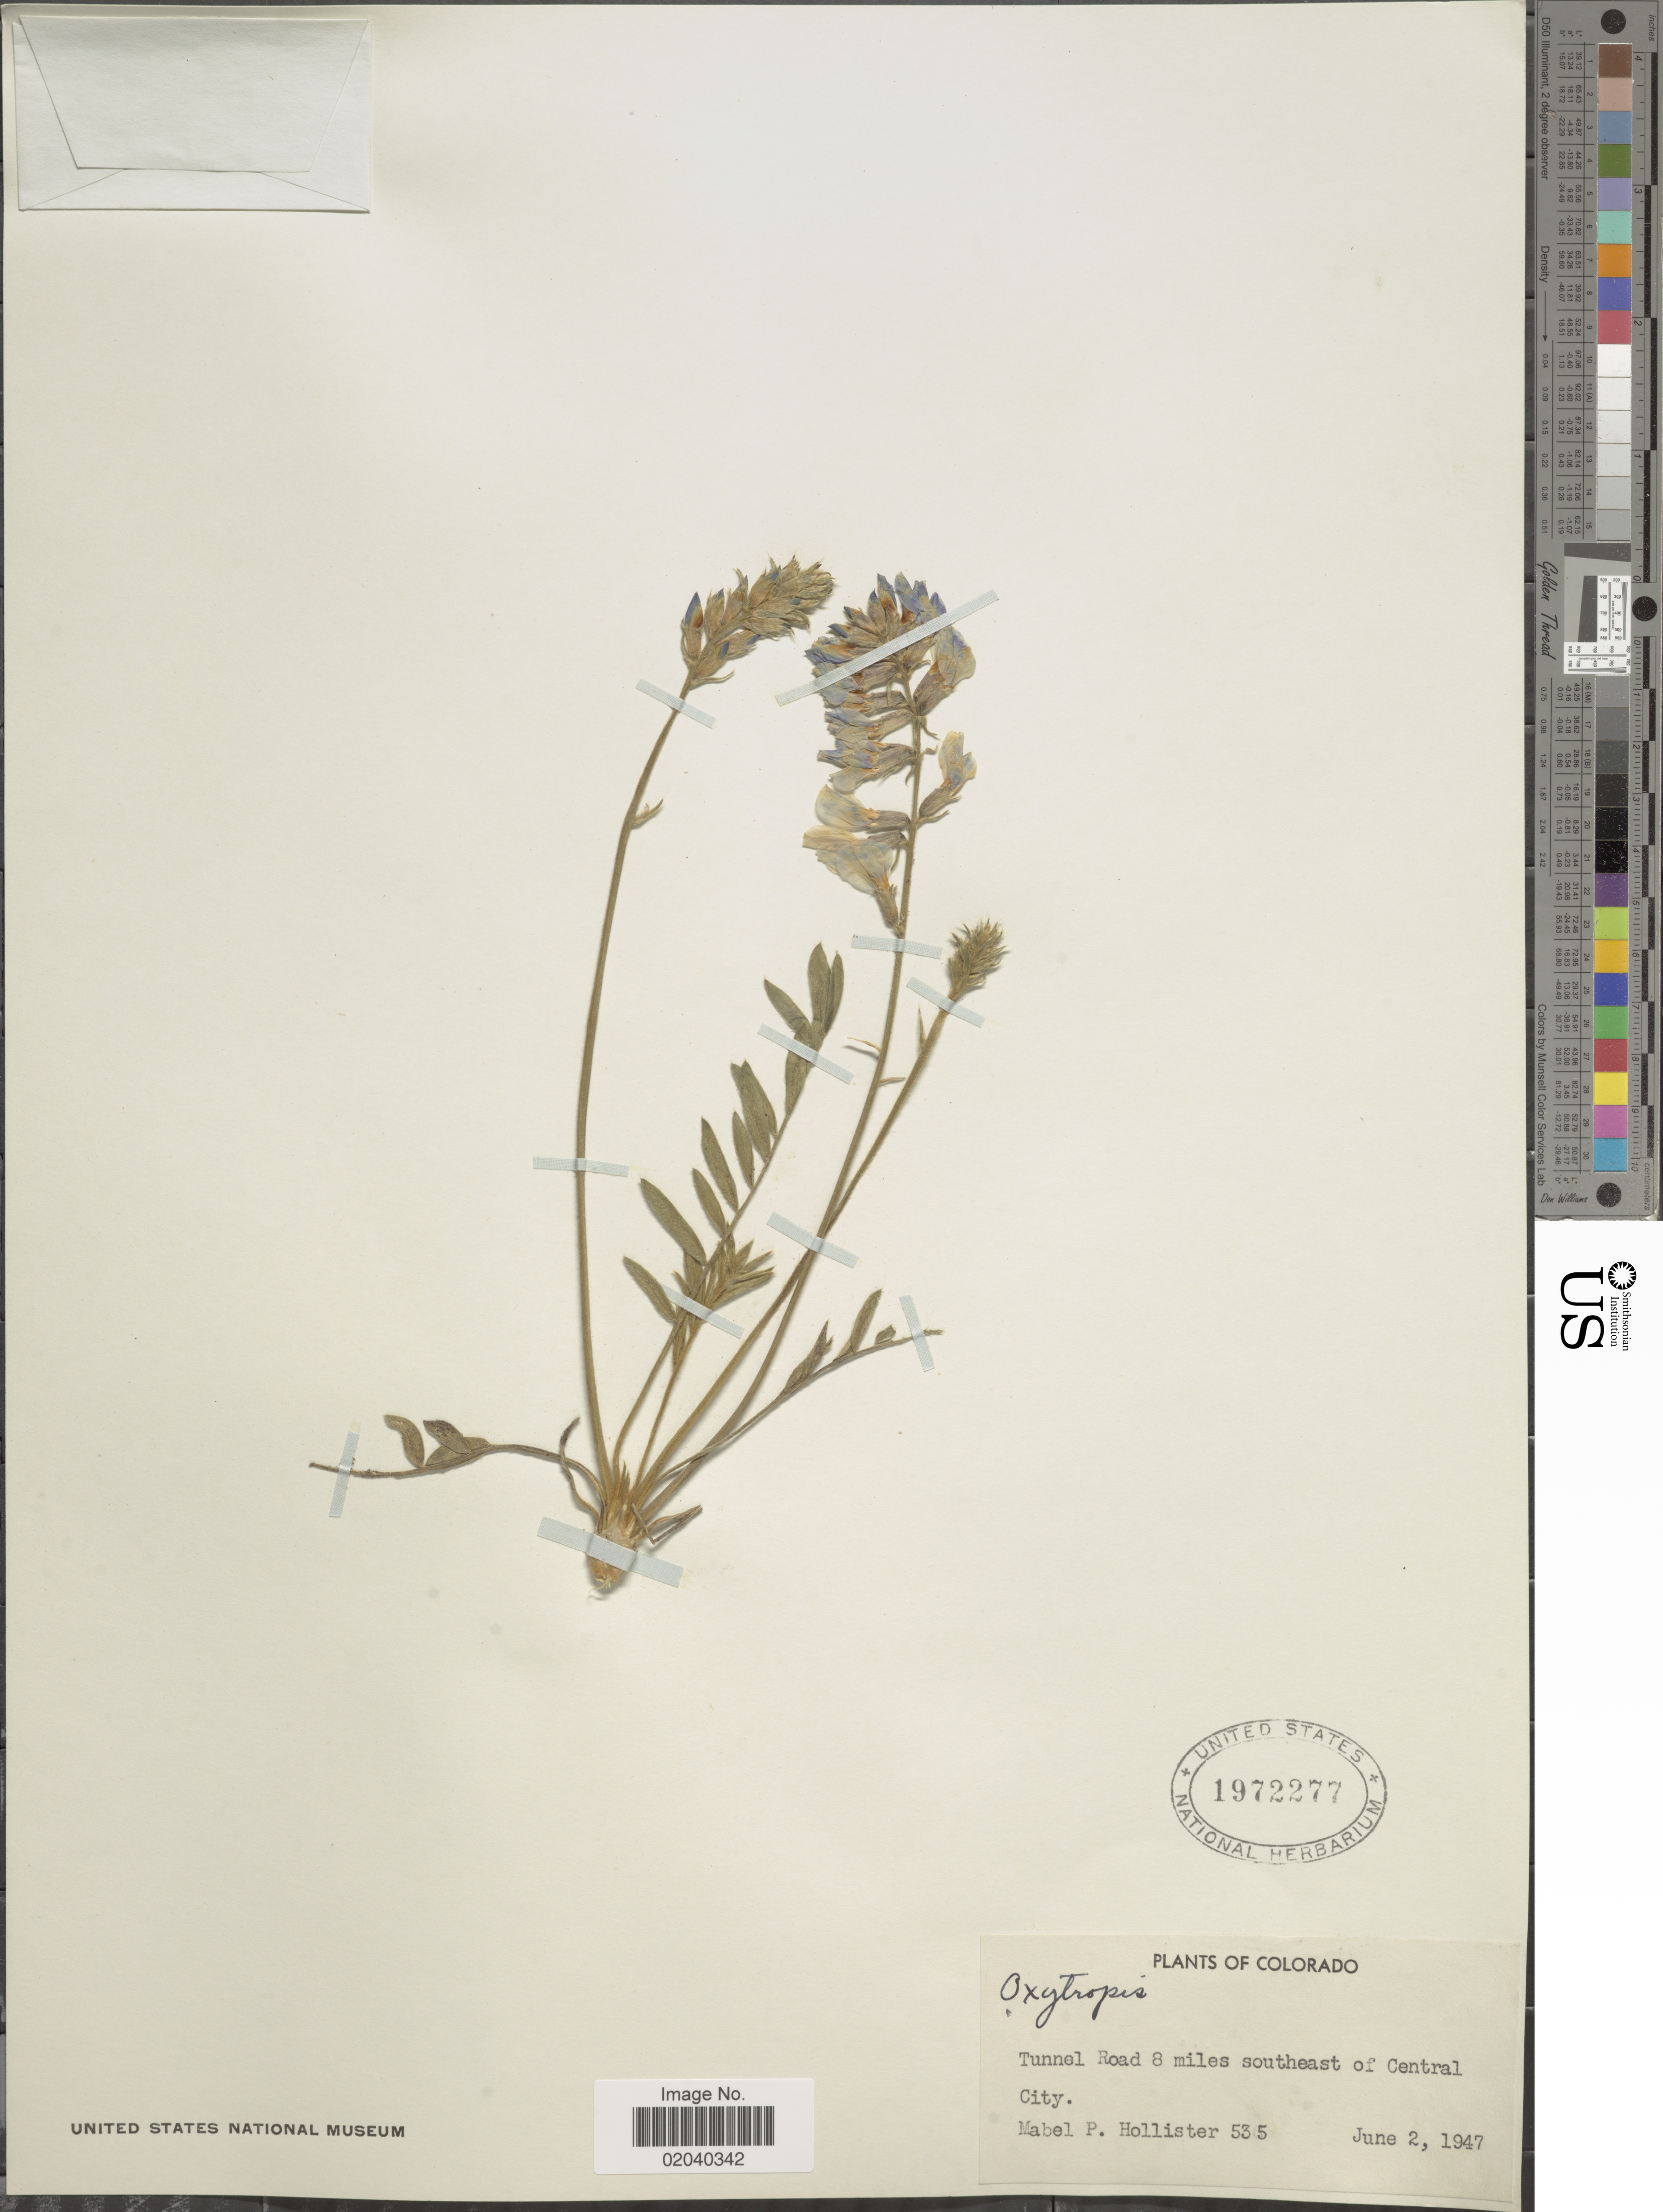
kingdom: Plantae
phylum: Tracheophyta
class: Magnoliopsida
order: Fabales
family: Fabaceae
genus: Oxytropis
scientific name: Oxytropis sericea var. sericea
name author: Nutt.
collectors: M. Hollister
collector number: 535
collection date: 1947-06-02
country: United States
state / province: Colorado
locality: Tunnel Road 8 miles southeast of Central City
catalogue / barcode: US 1972277